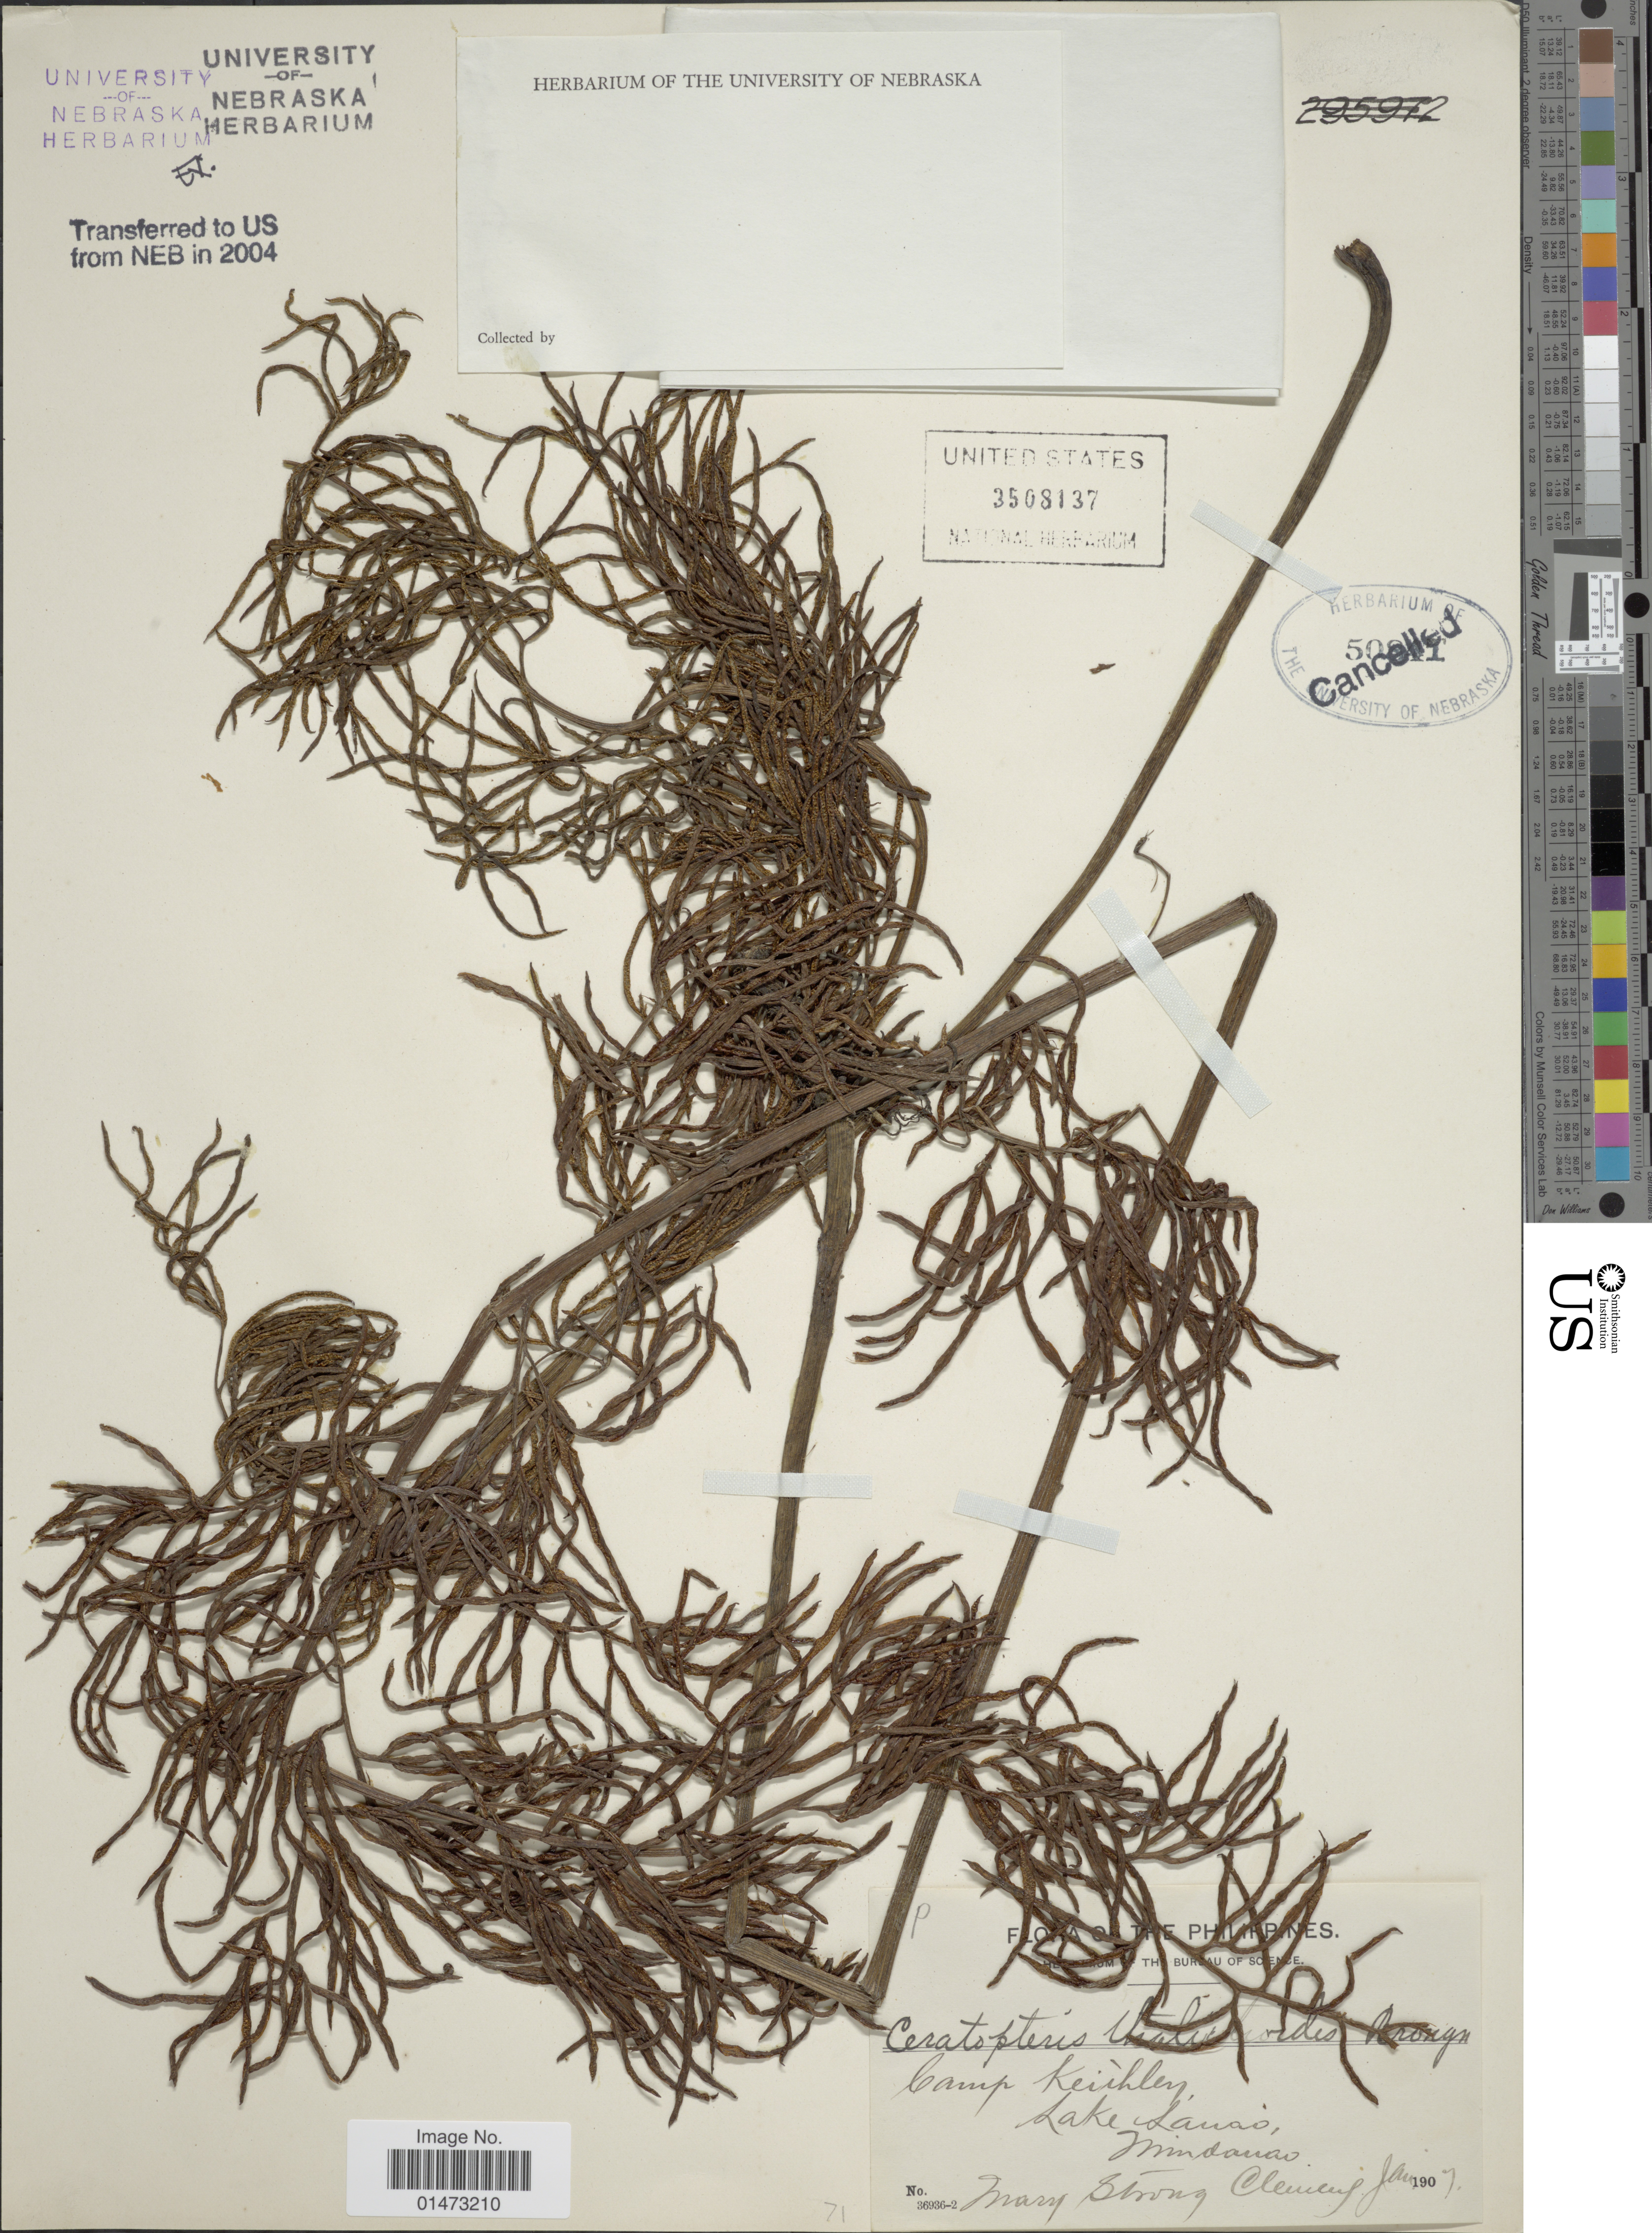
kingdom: Plantae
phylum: Tracheophyta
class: Polypodiopsida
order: Polypodiales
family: Pteridaceae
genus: Ceratopteris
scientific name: Ceratopteris thalictroides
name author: (L.) Brongn.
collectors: M. S. Clemens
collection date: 1907-01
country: Philippines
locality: Camp Keithley, Lake Lanao, Mindanao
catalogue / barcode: US 3508137